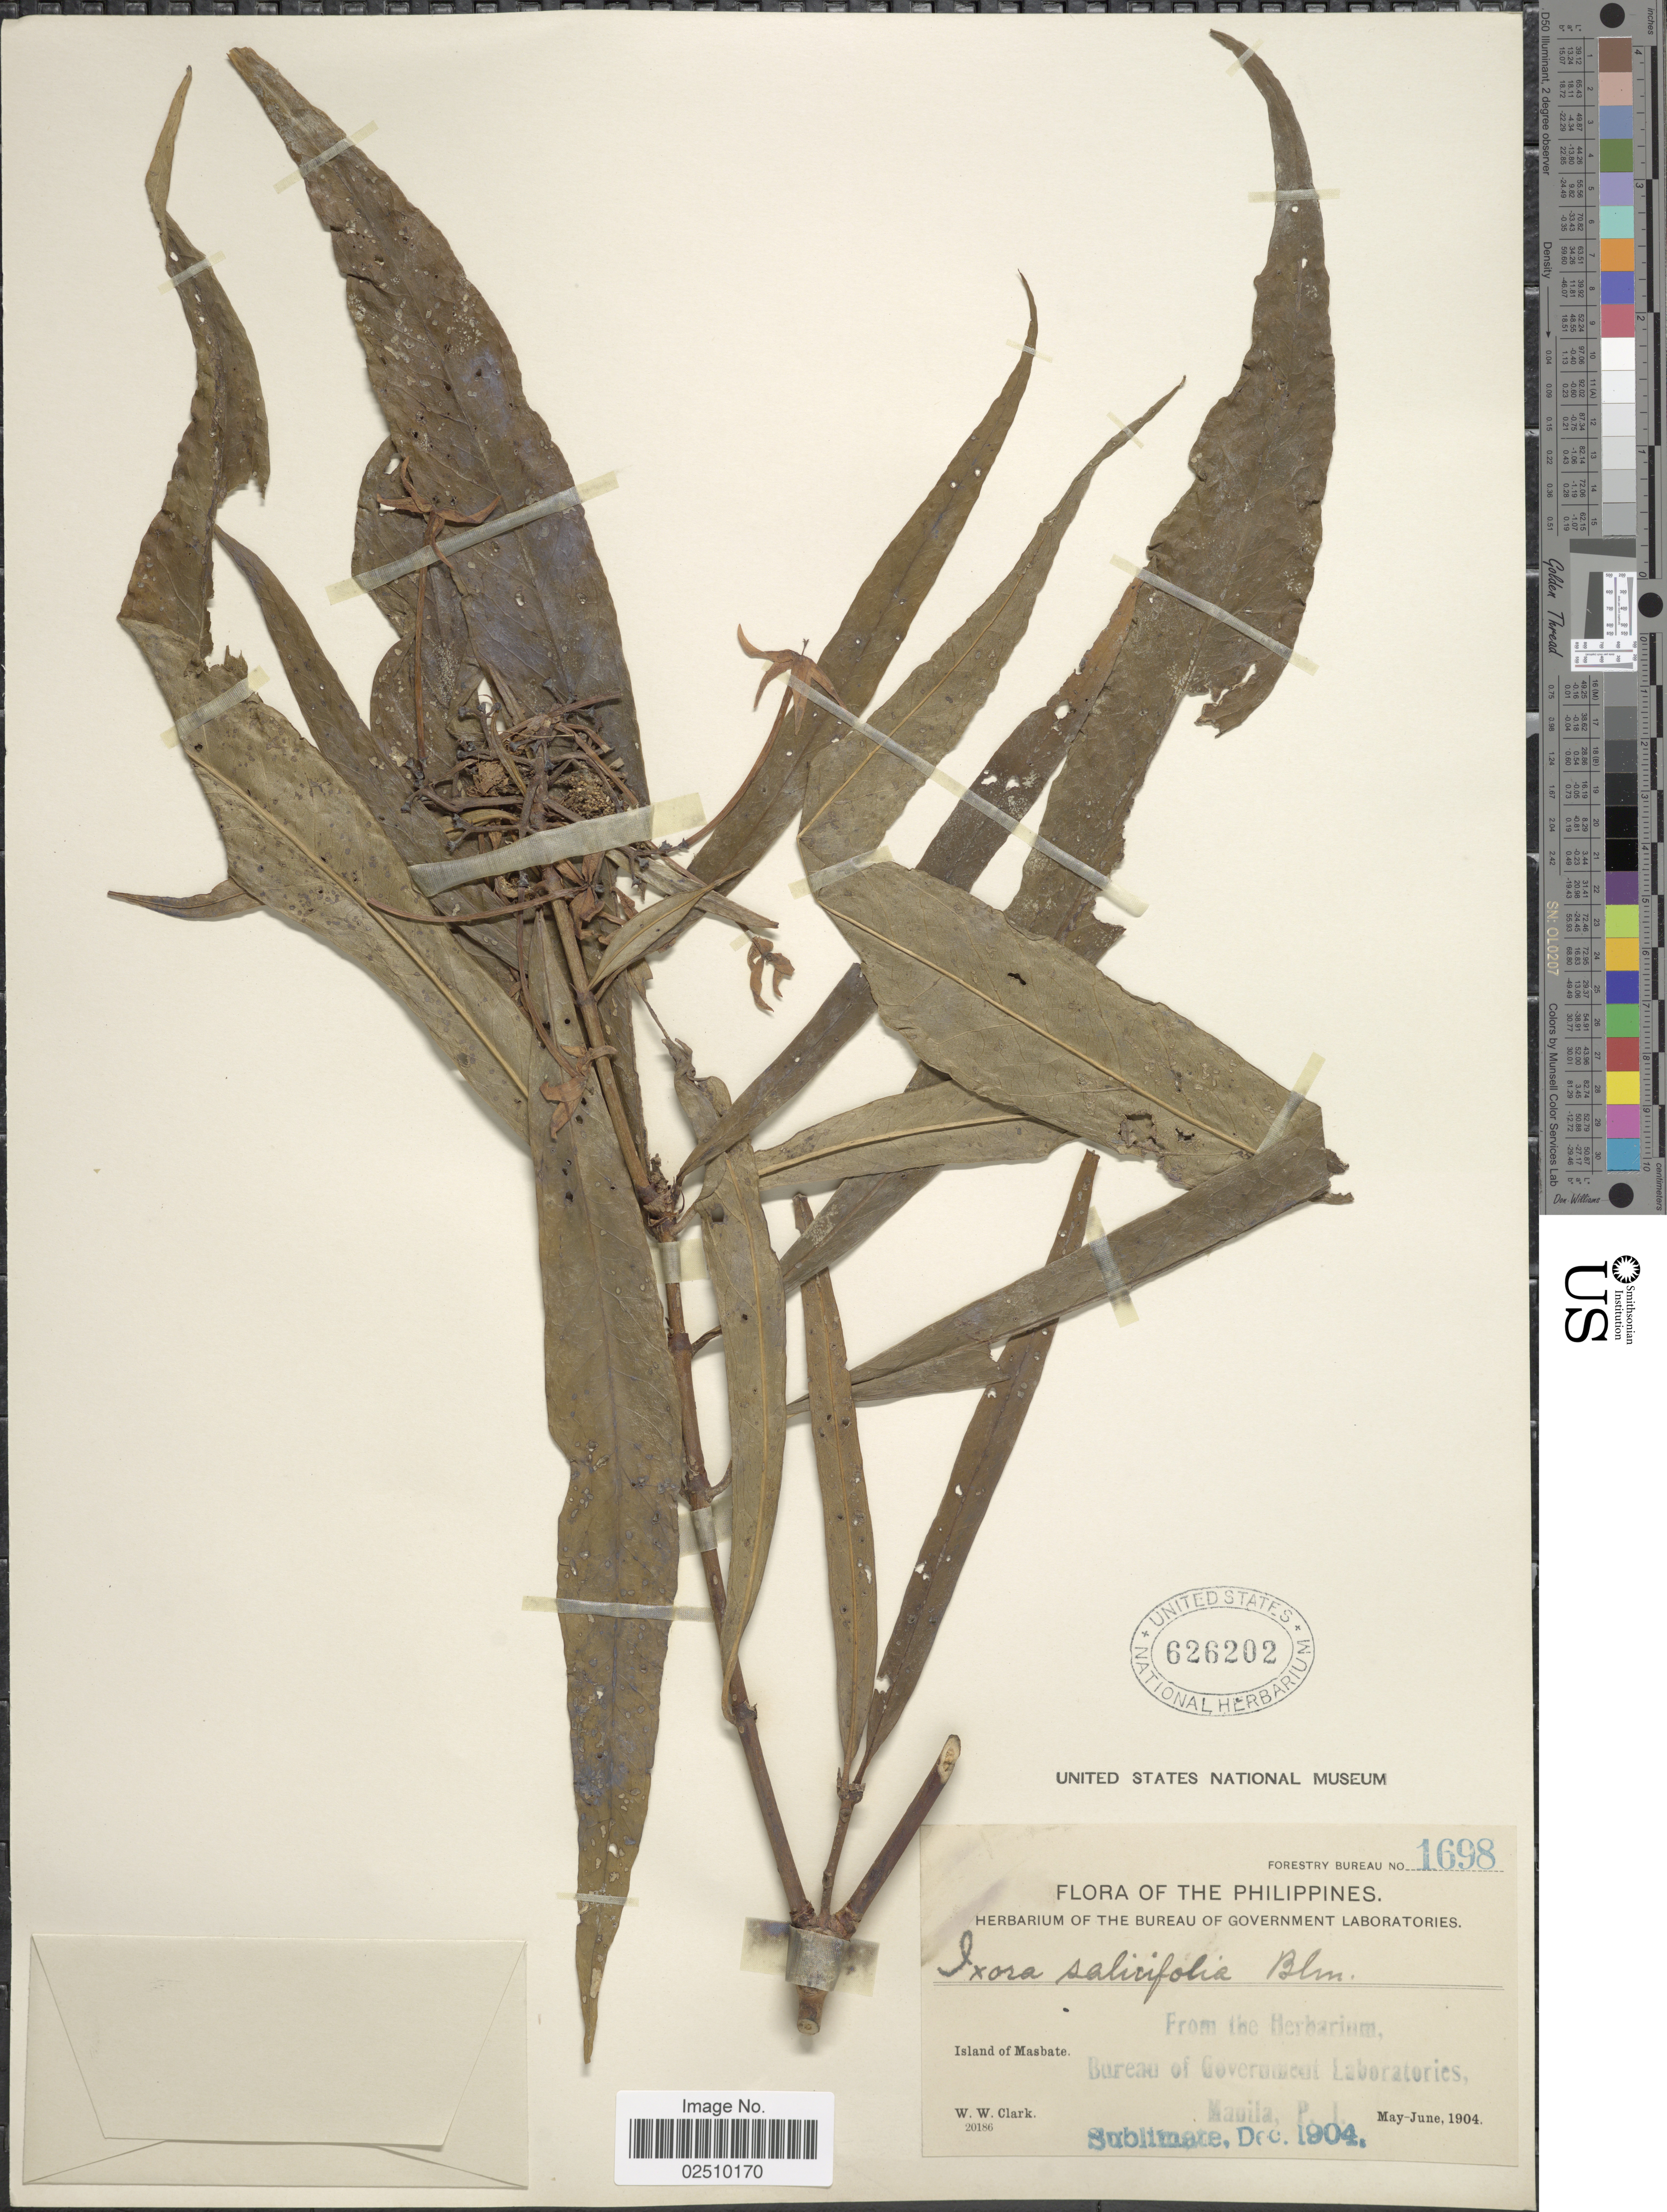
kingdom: Plantae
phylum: Tracheophyta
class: Magnoliopsida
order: Gentianales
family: Rubiaceae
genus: Ixora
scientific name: Ixora salicifolia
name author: (Blume) DC.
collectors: W. W. Clark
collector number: Forestry Bureau 1698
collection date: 1904-05/1904-06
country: Philippines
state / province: Bicol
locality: Island of Masbate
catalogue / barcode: US 626202